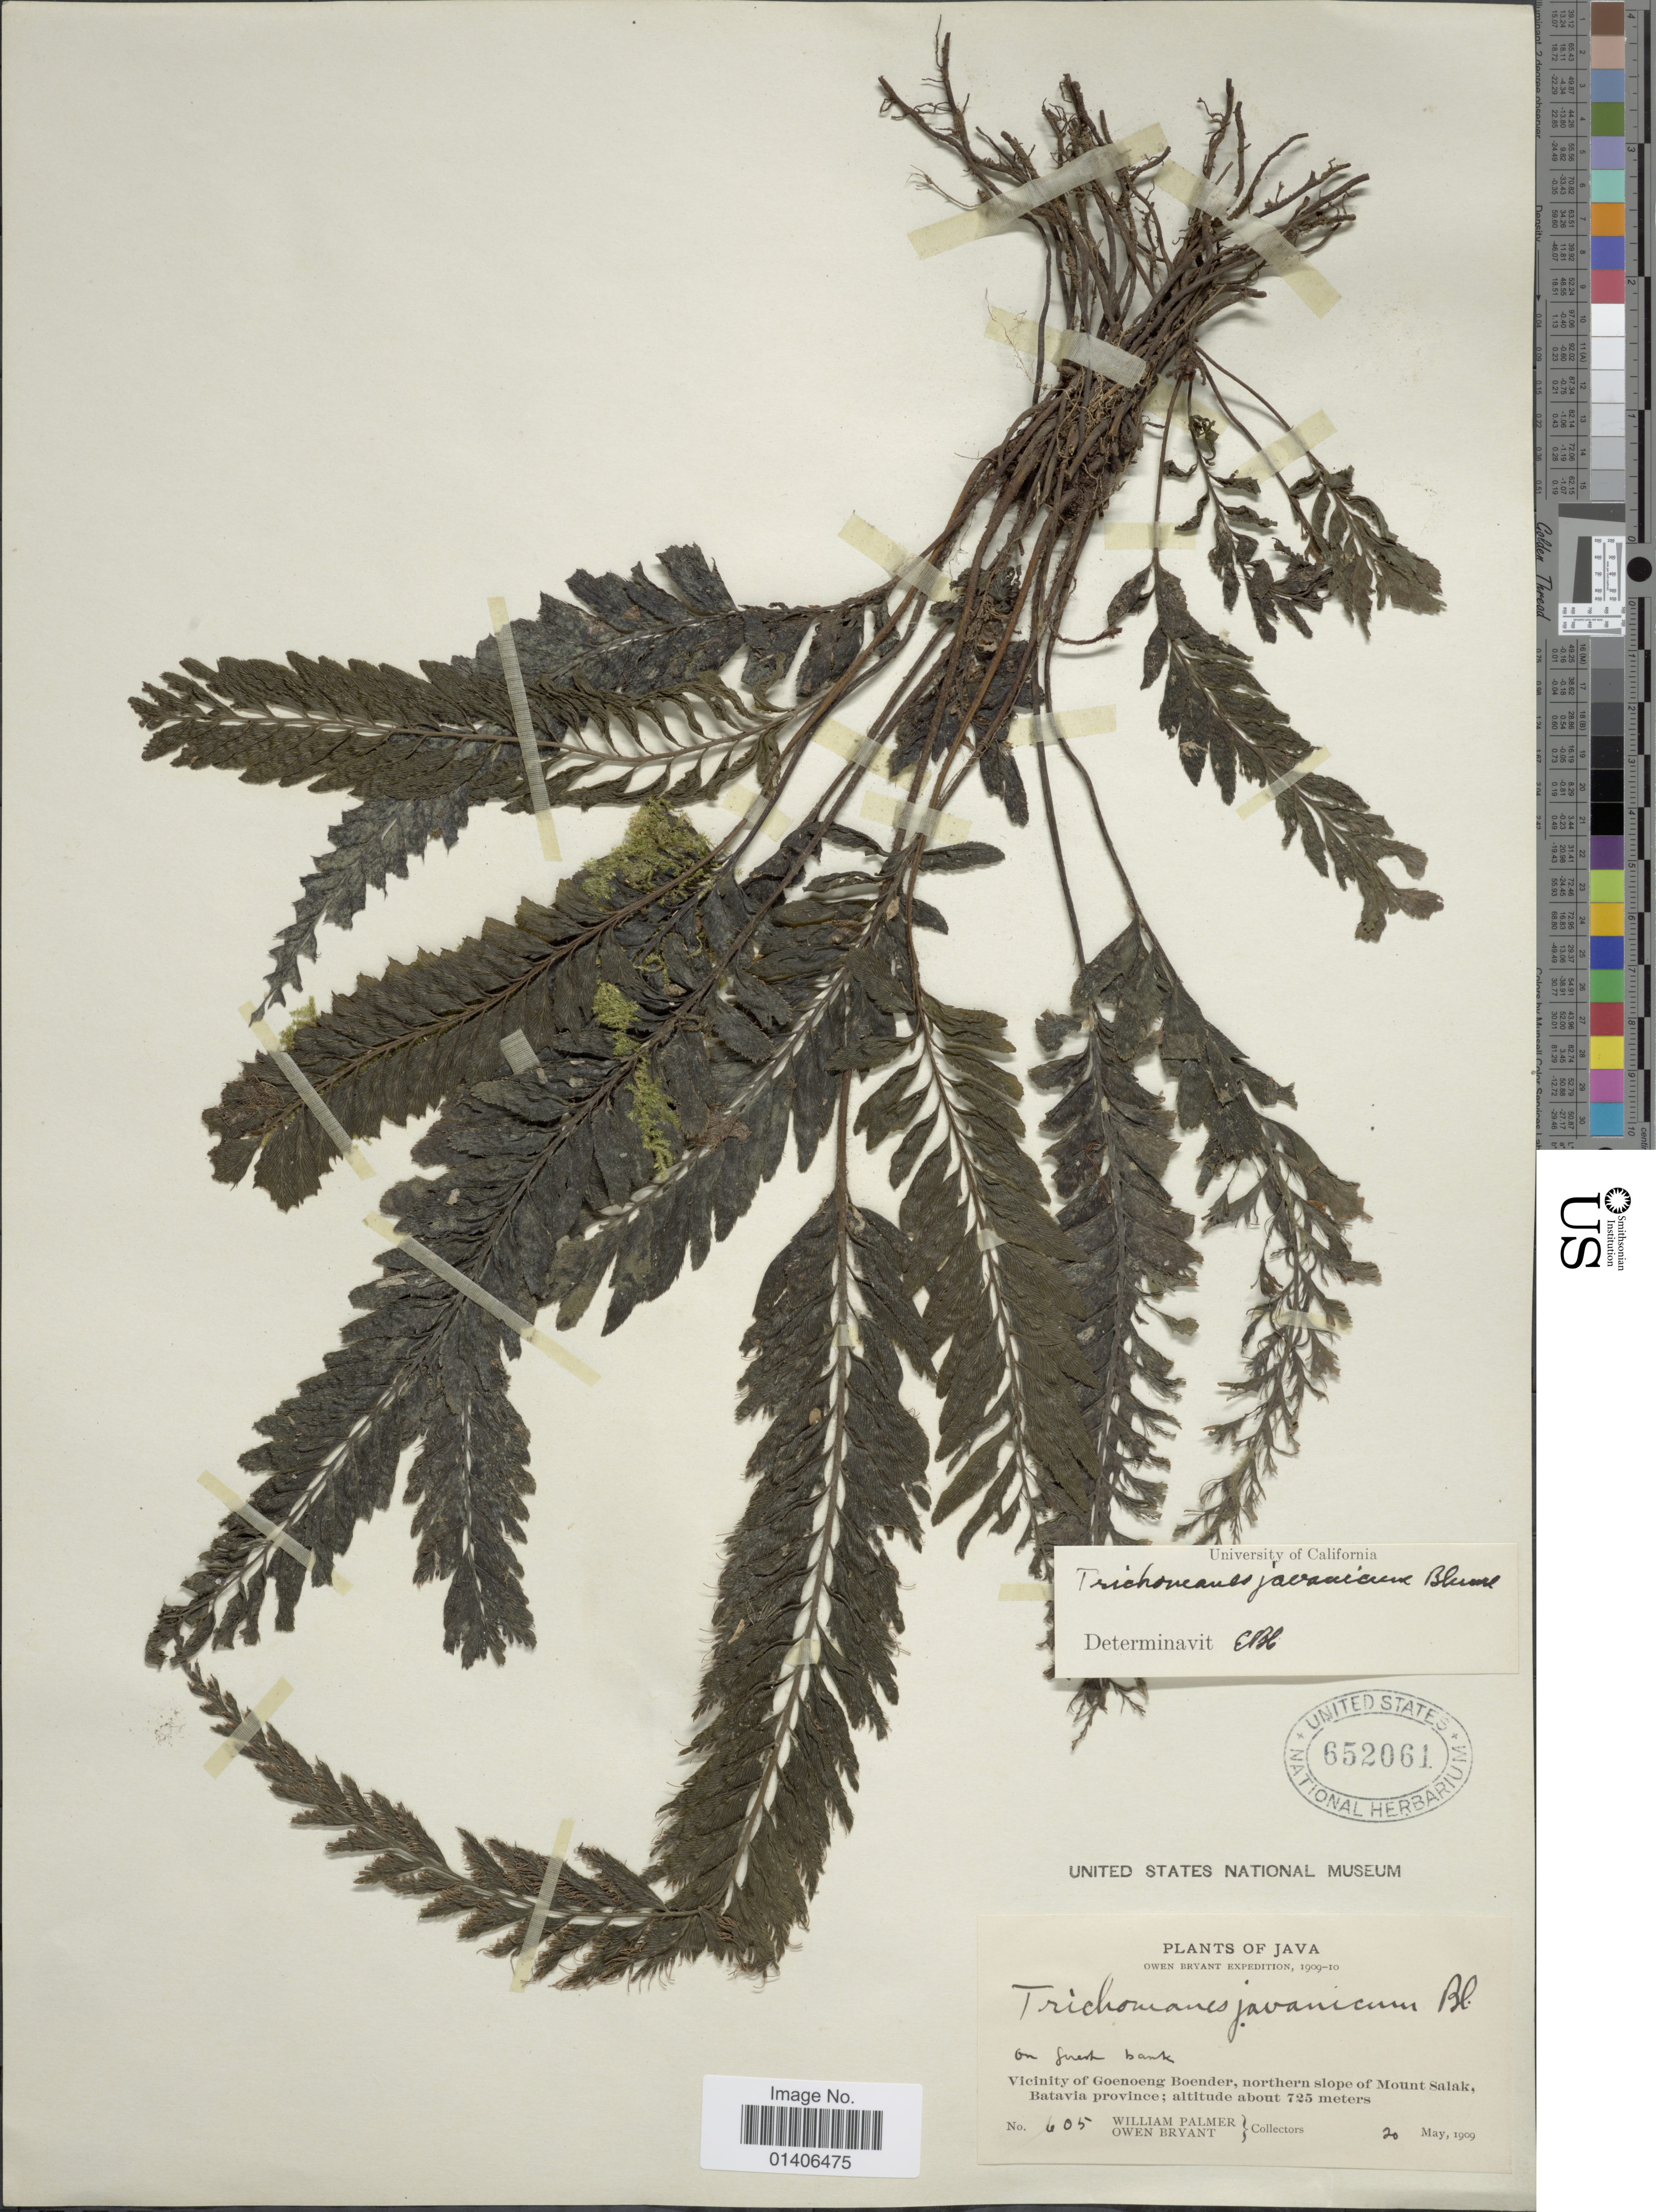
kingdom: Plantae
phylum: Tracheophyta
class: Polypodiopsida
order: Hymenophyllales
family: Hymenophyllaceae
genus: Cephalomanes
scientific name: Cephalomanes javanicum var. javanicum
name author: C. Presl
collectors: W. Palmer & O. Bryant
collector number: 605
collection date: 1909-05-20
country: Indonesia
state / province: Java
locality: Vicinity of Goenoeng Boender, northern slope of Mount Salak, batavia province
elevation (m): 725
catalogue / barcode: US 652061